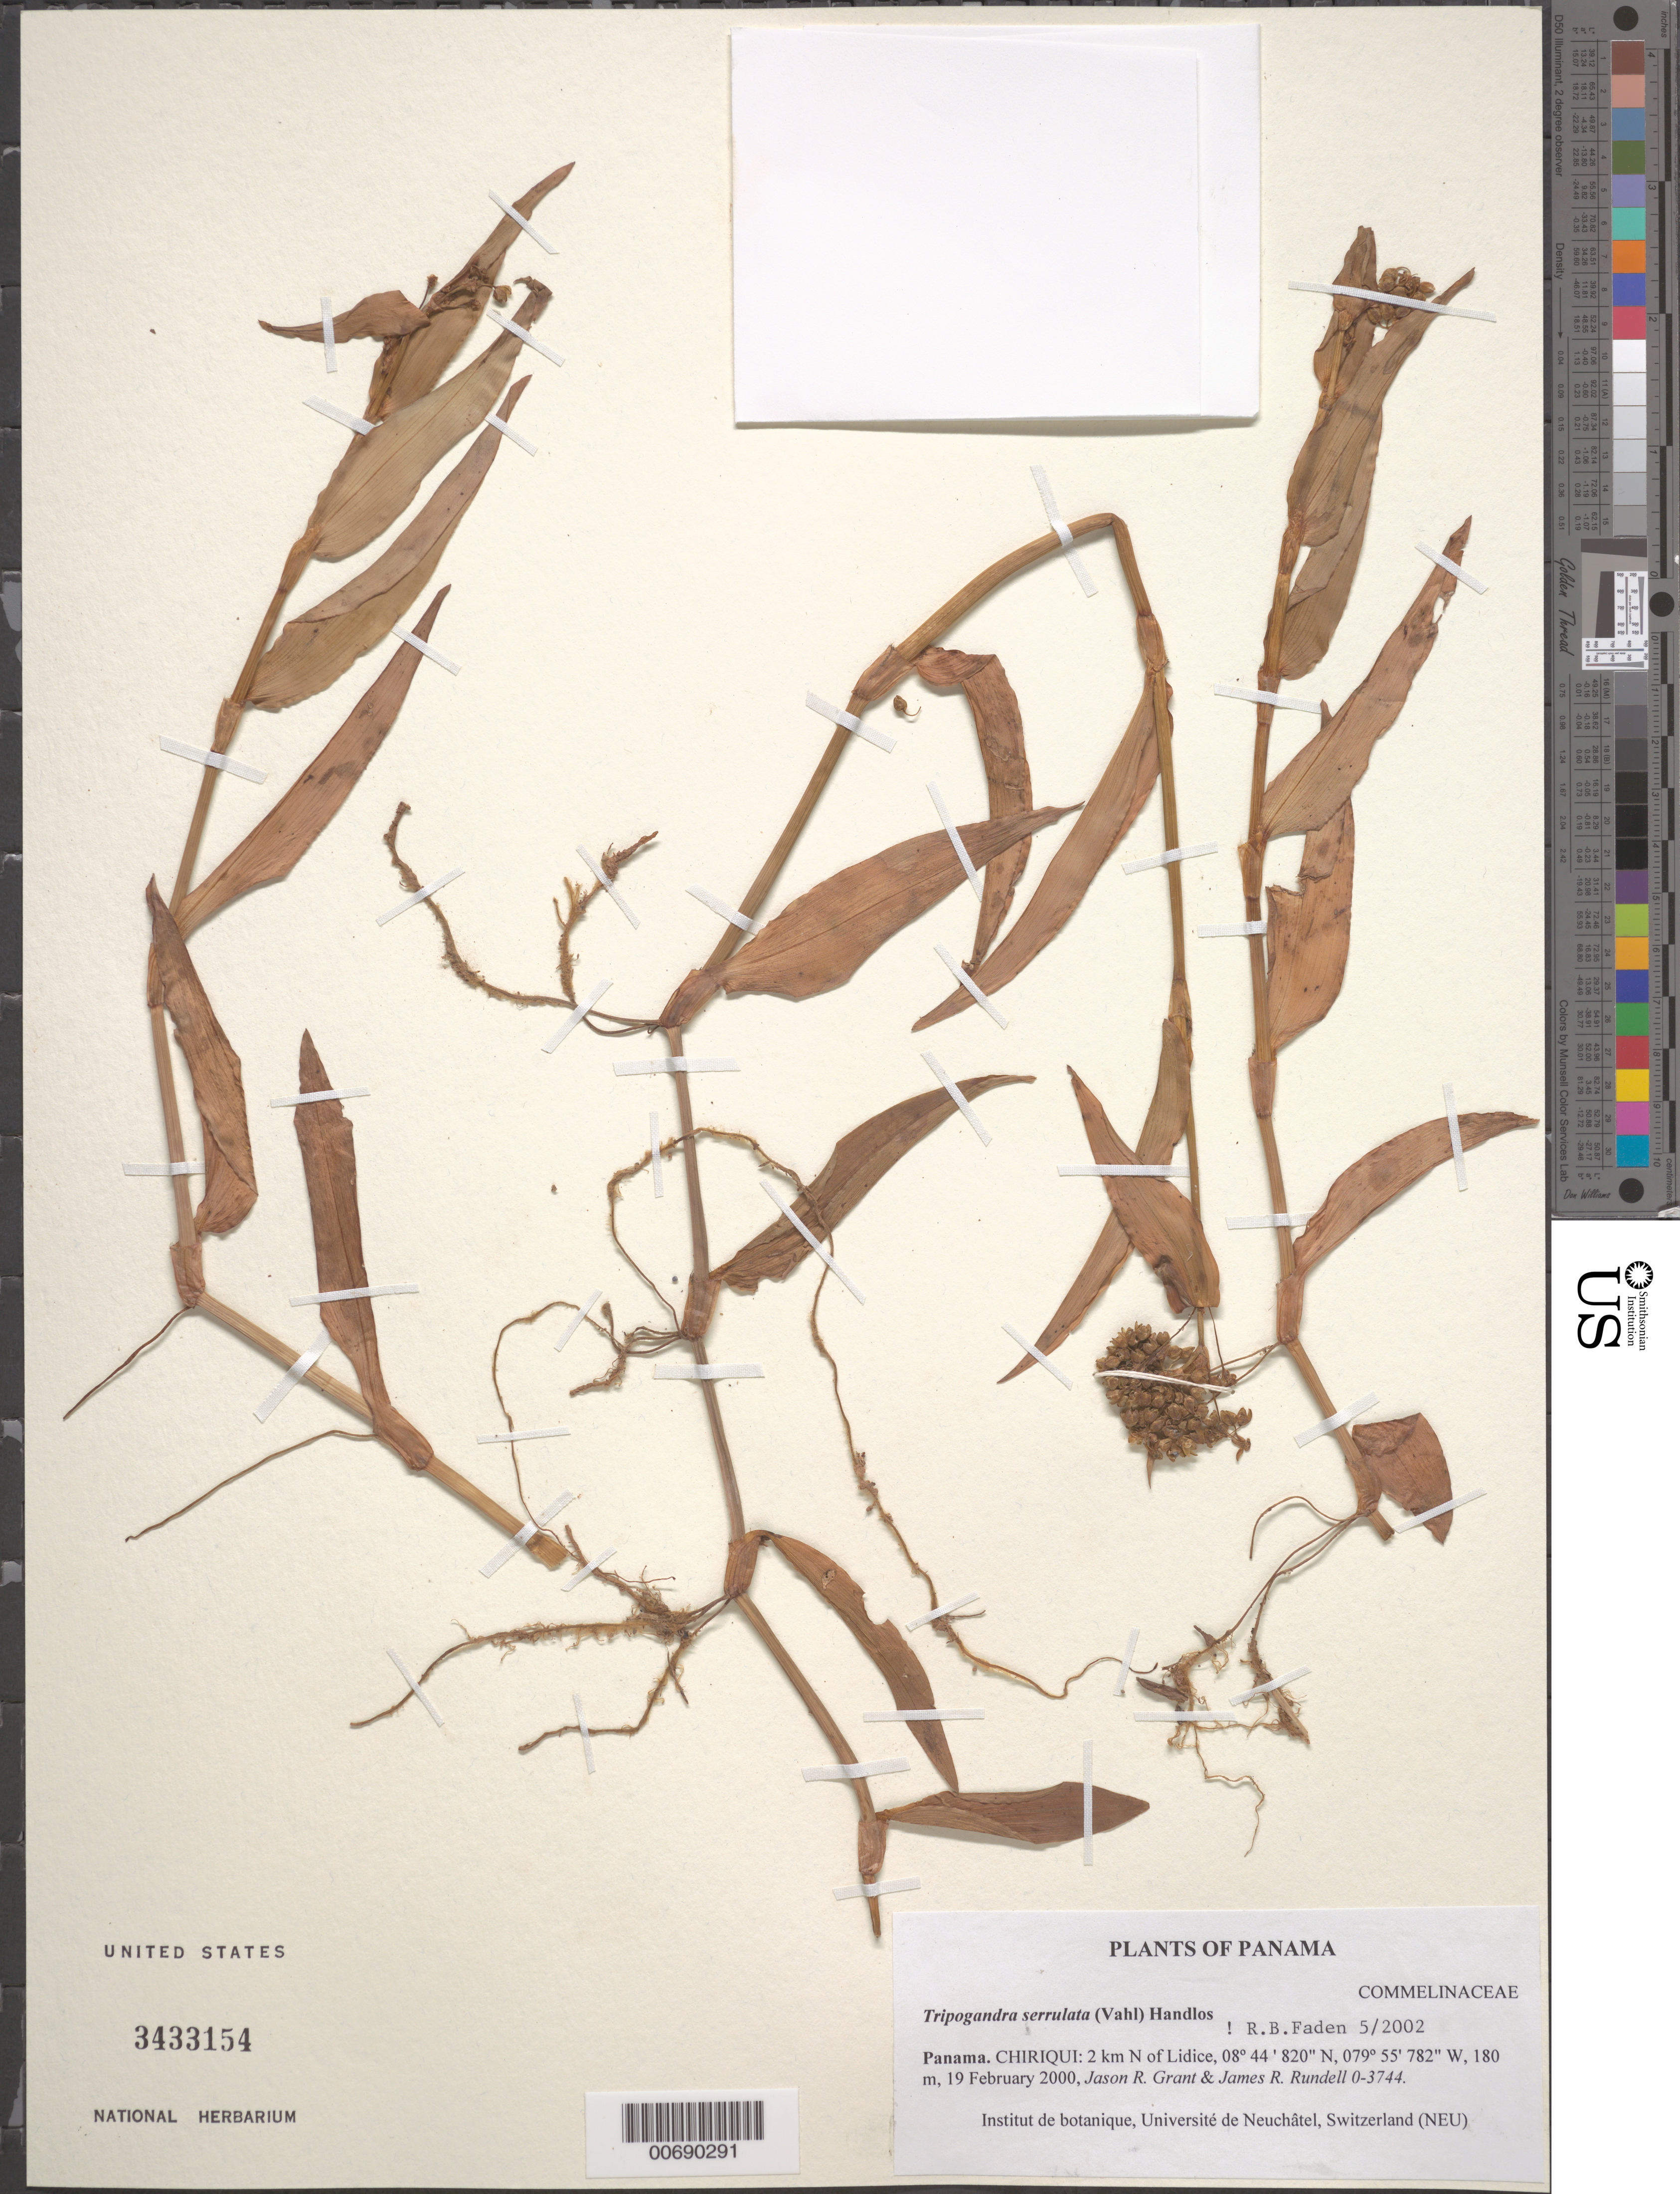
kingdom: Plantae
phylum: Tracheophyta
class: Liliopsida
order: Commelinales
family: Commelinaceae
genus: Tripogandra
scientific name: Tripogandra serrulata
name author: (Vahl) Handlos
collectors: J. R. Grant & J. R. Rundell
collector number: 0-3744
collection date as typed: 19 Feb 2000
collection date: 2000-02-19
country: Panama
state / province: Chiriquí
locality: N of Lidice.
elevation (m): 180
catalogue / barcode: US 3433154